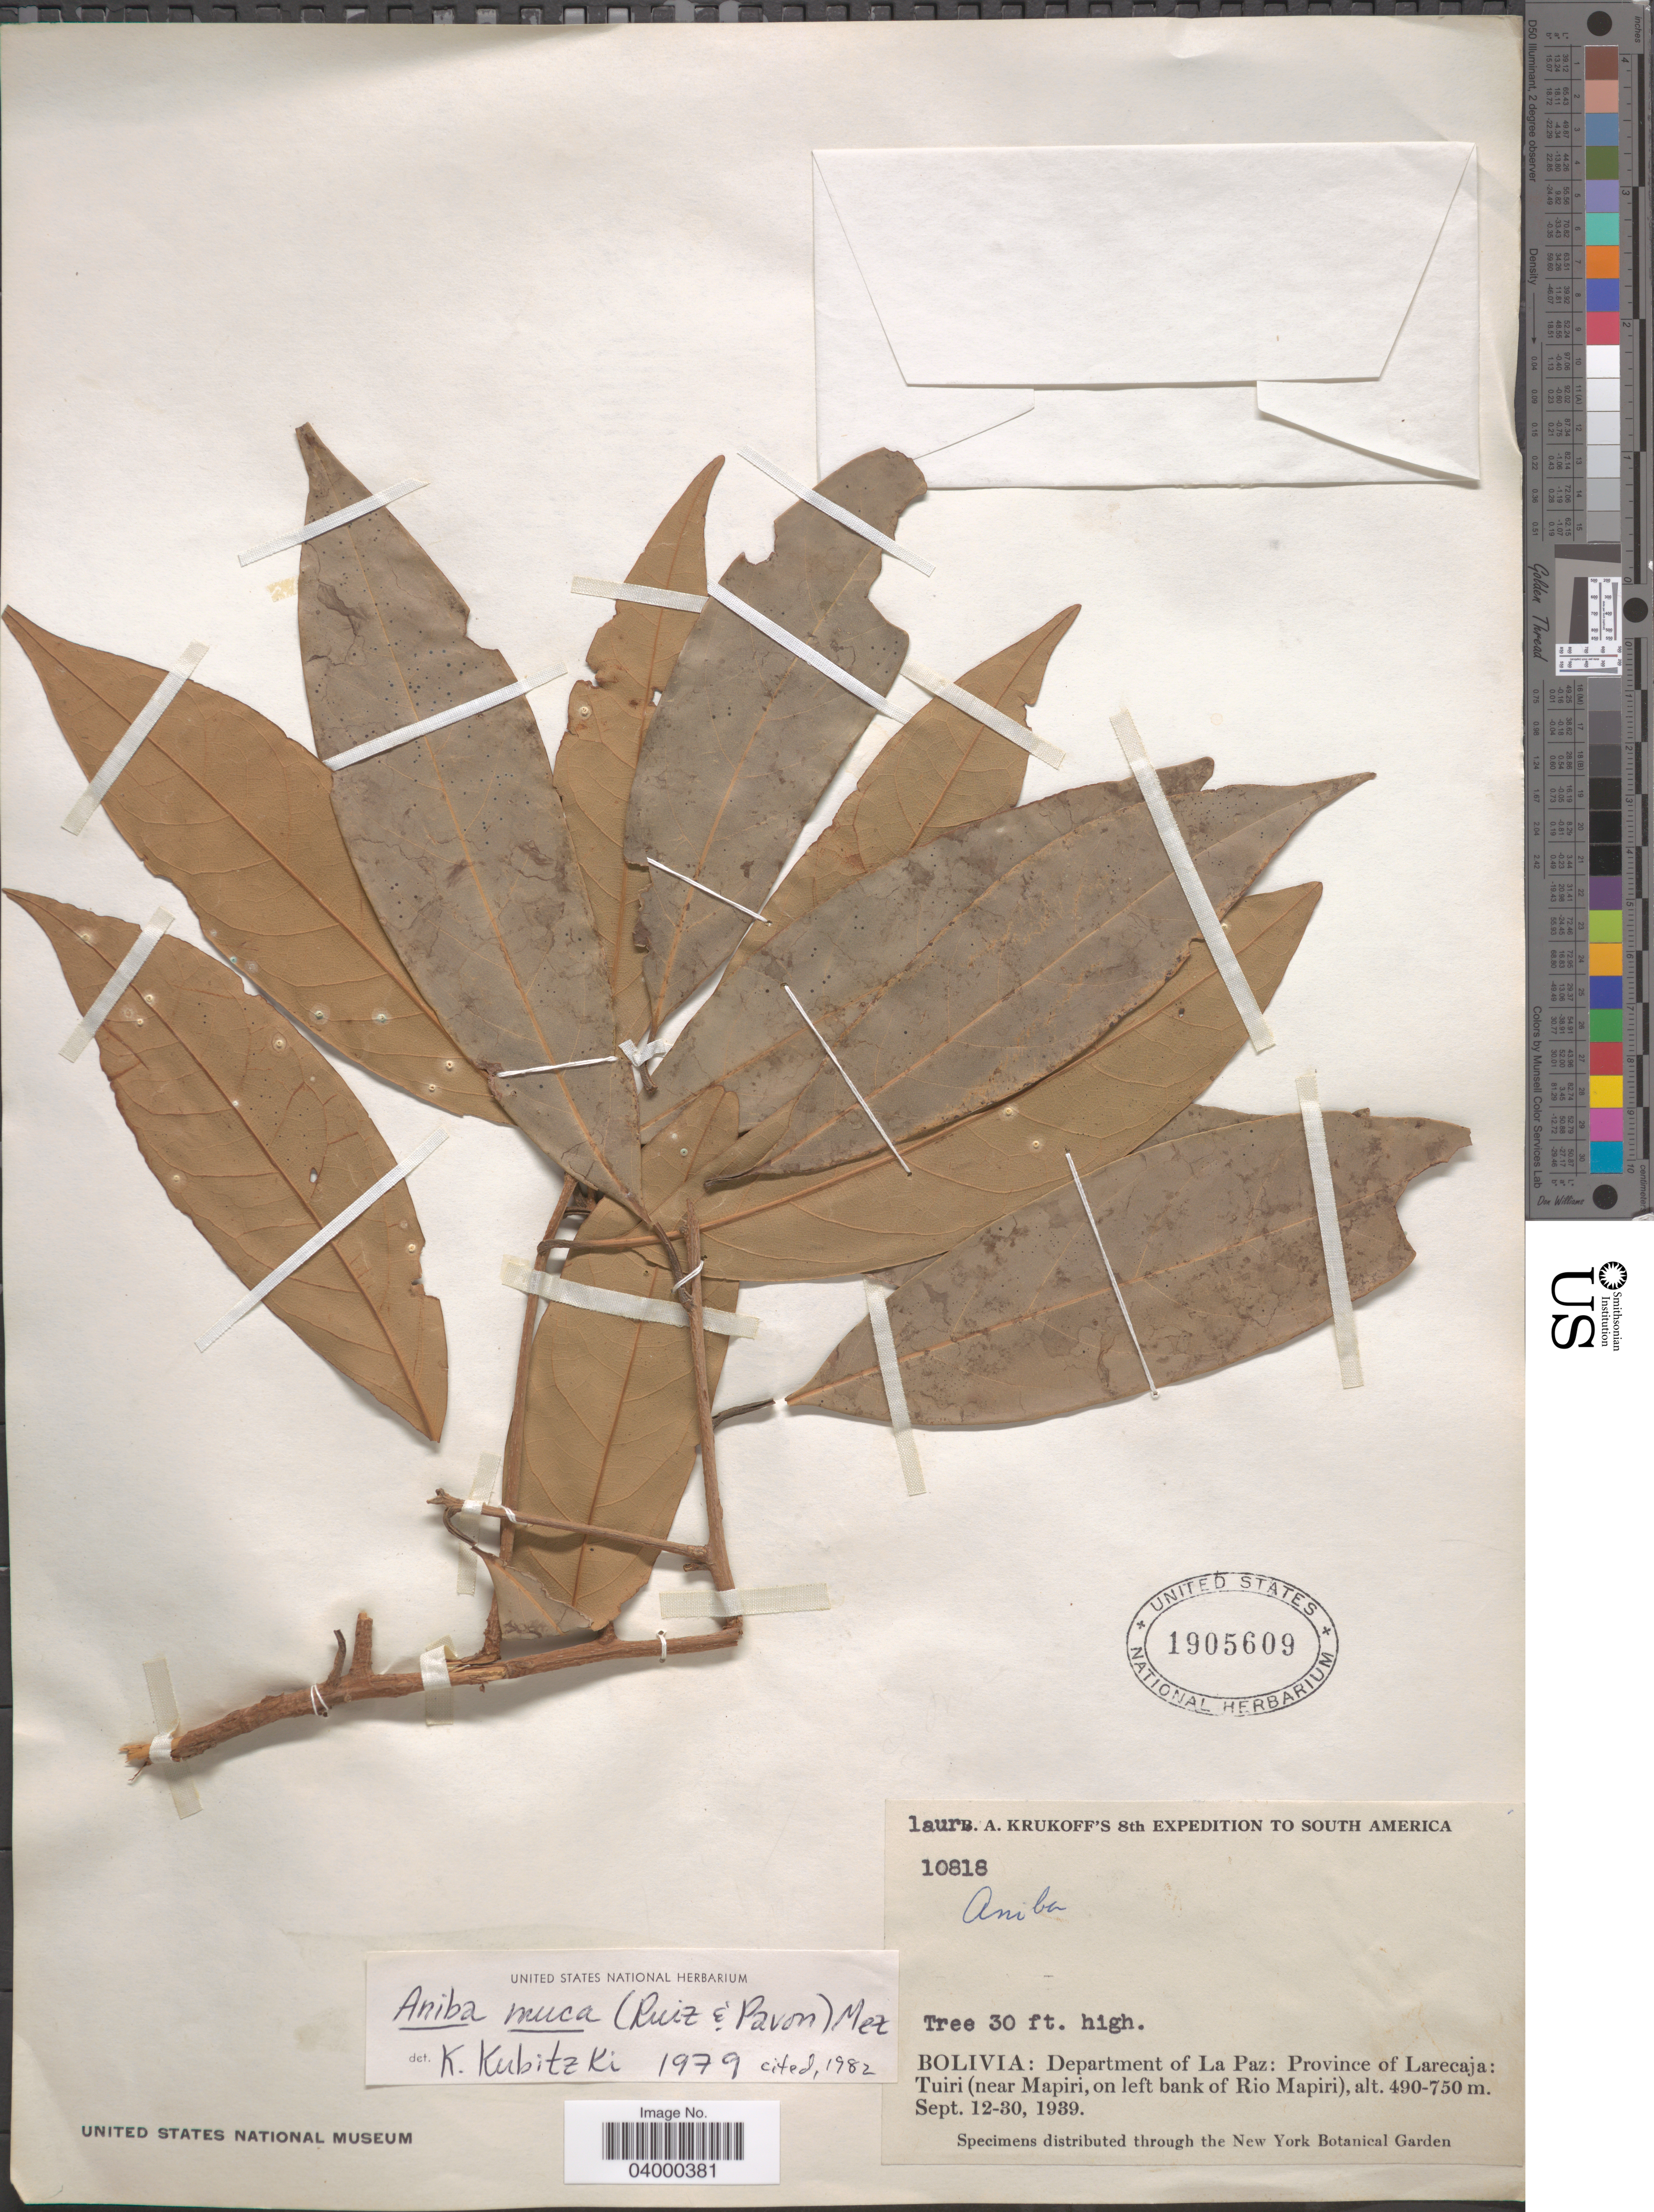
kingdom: Plantae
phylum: Tracheophyta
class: Magnoliopsida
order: Laurales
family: Lauraceae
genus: Aniba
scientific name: Aniba muca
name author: (Ruiz & Pav.) Mez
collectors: B. A. Krukoff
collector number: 10818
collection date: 1939-09-12/1939-09-30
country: Bolivia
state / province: La Paz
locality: Department of La Paz: Province of Larecaja: Tuiri (near Mapiri, on left bank of Rio Mapiri).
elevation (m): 490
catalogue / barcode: US 1905609